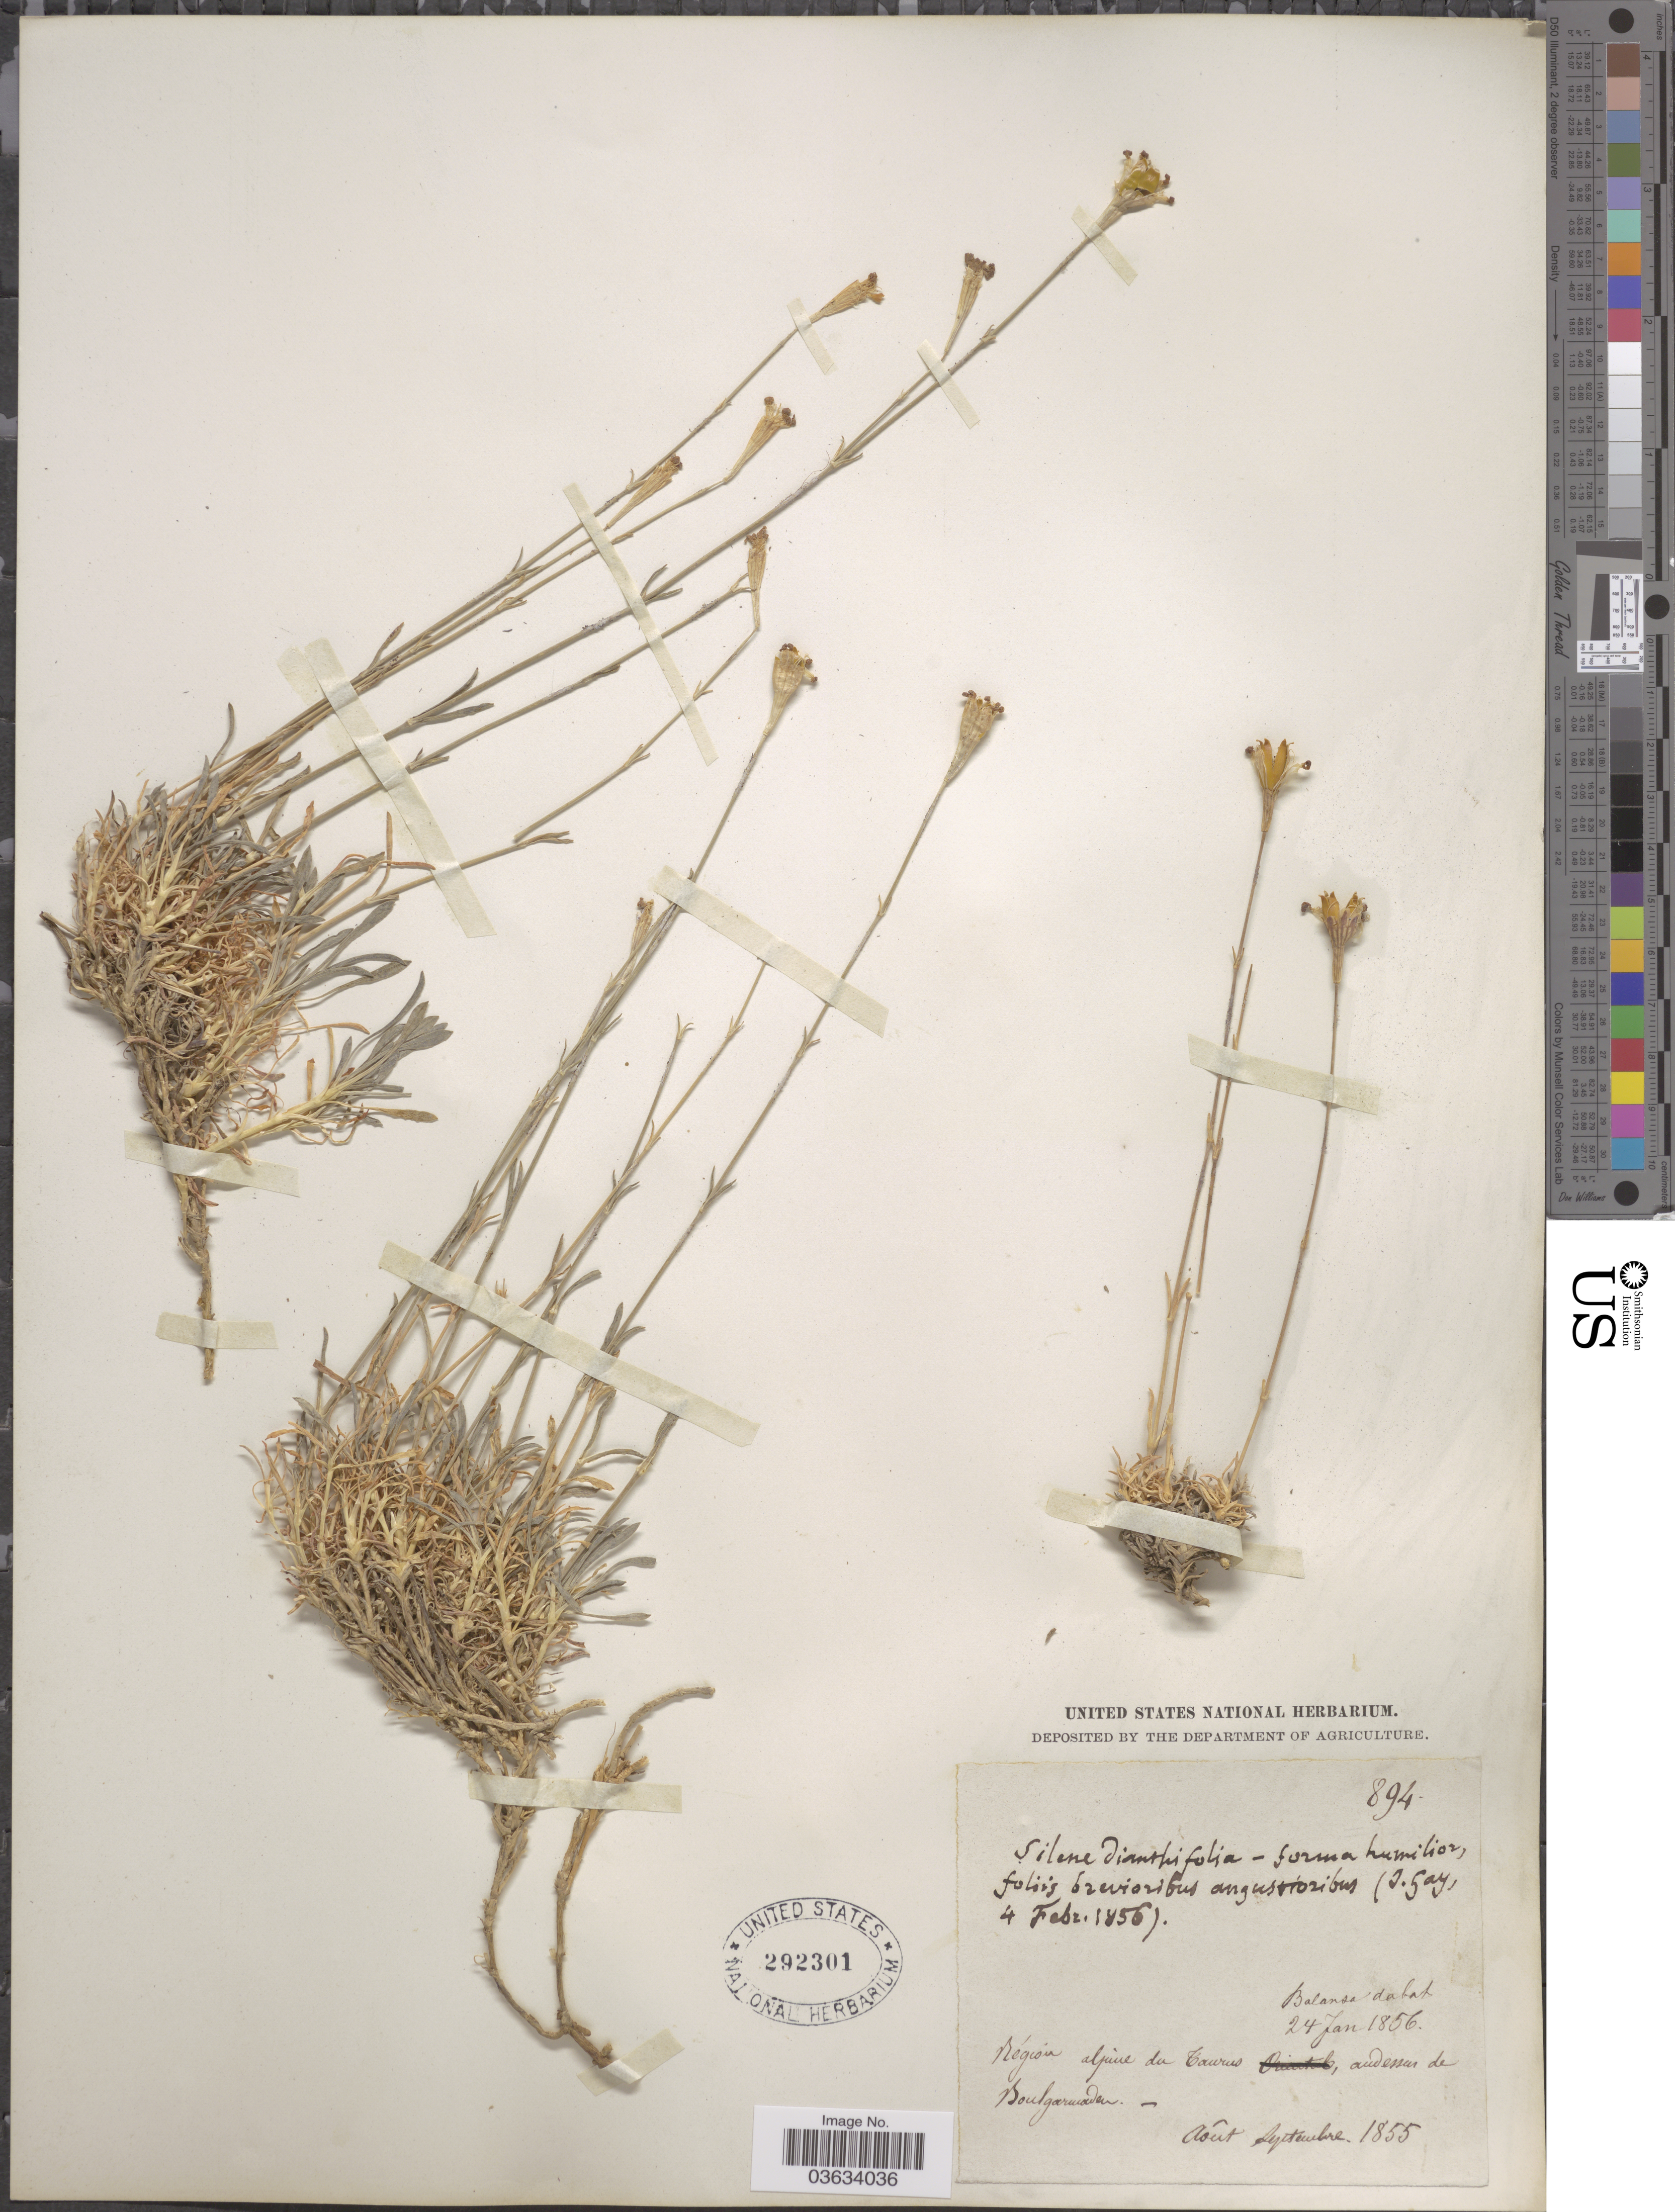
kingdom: Plantae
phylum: Tracheophyta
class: Magnoliopsida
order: Caryophyllales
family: Caryophyllaceae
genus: Silene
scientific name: Silene dianthifolia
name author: J. Gay in Tchich.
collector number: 894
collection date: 1855-08/1855-09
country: Turkey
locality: Région alpine du Taurus, au dessus de Boulgarmaden.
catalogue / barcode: US 292301